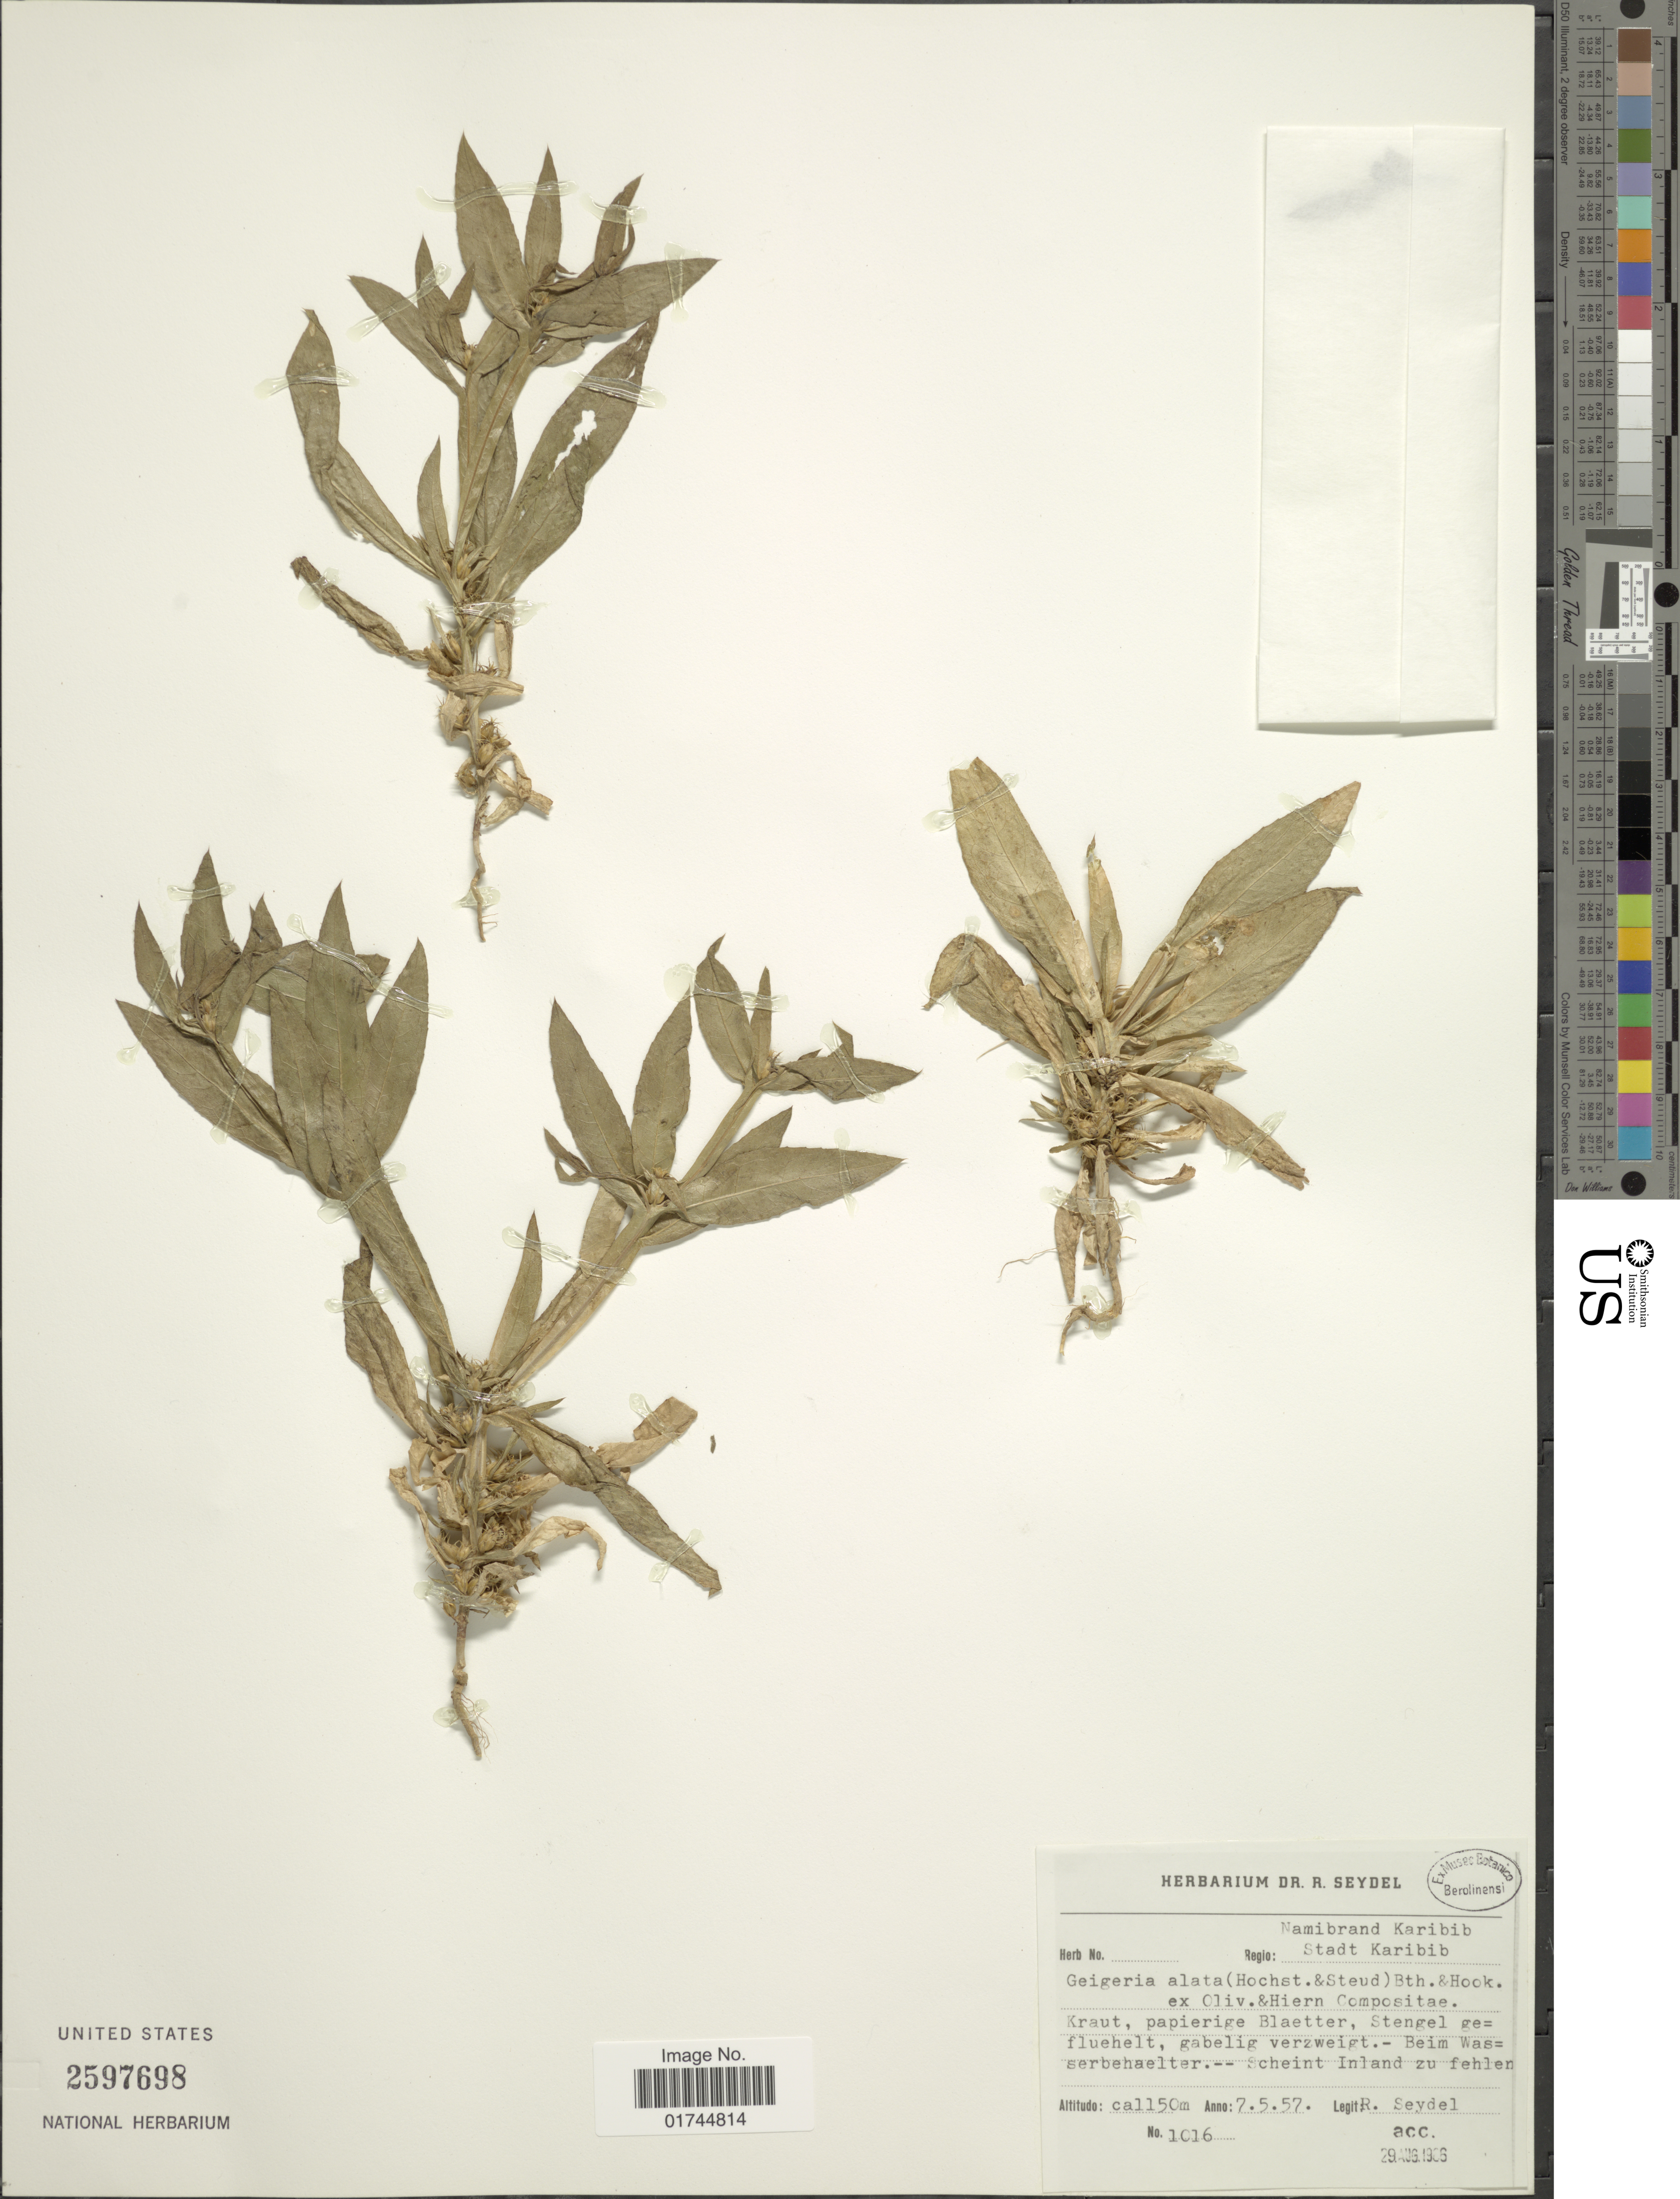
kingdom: Plantae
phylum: Tracheophyta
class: Magnoliopsida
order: Asterales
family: Asteraceae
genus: Geigeria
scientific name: Geigeria alata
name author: (Hochst. & Steud. ex DC.) Oliv. & Hiern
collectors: R. Seydel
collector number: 1016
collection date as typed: Transcribed d/m/y: 7/5/57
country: Namibia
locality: Namibrand Karibib, Stadt Karibib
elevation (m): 1150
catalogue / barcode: US 2597698